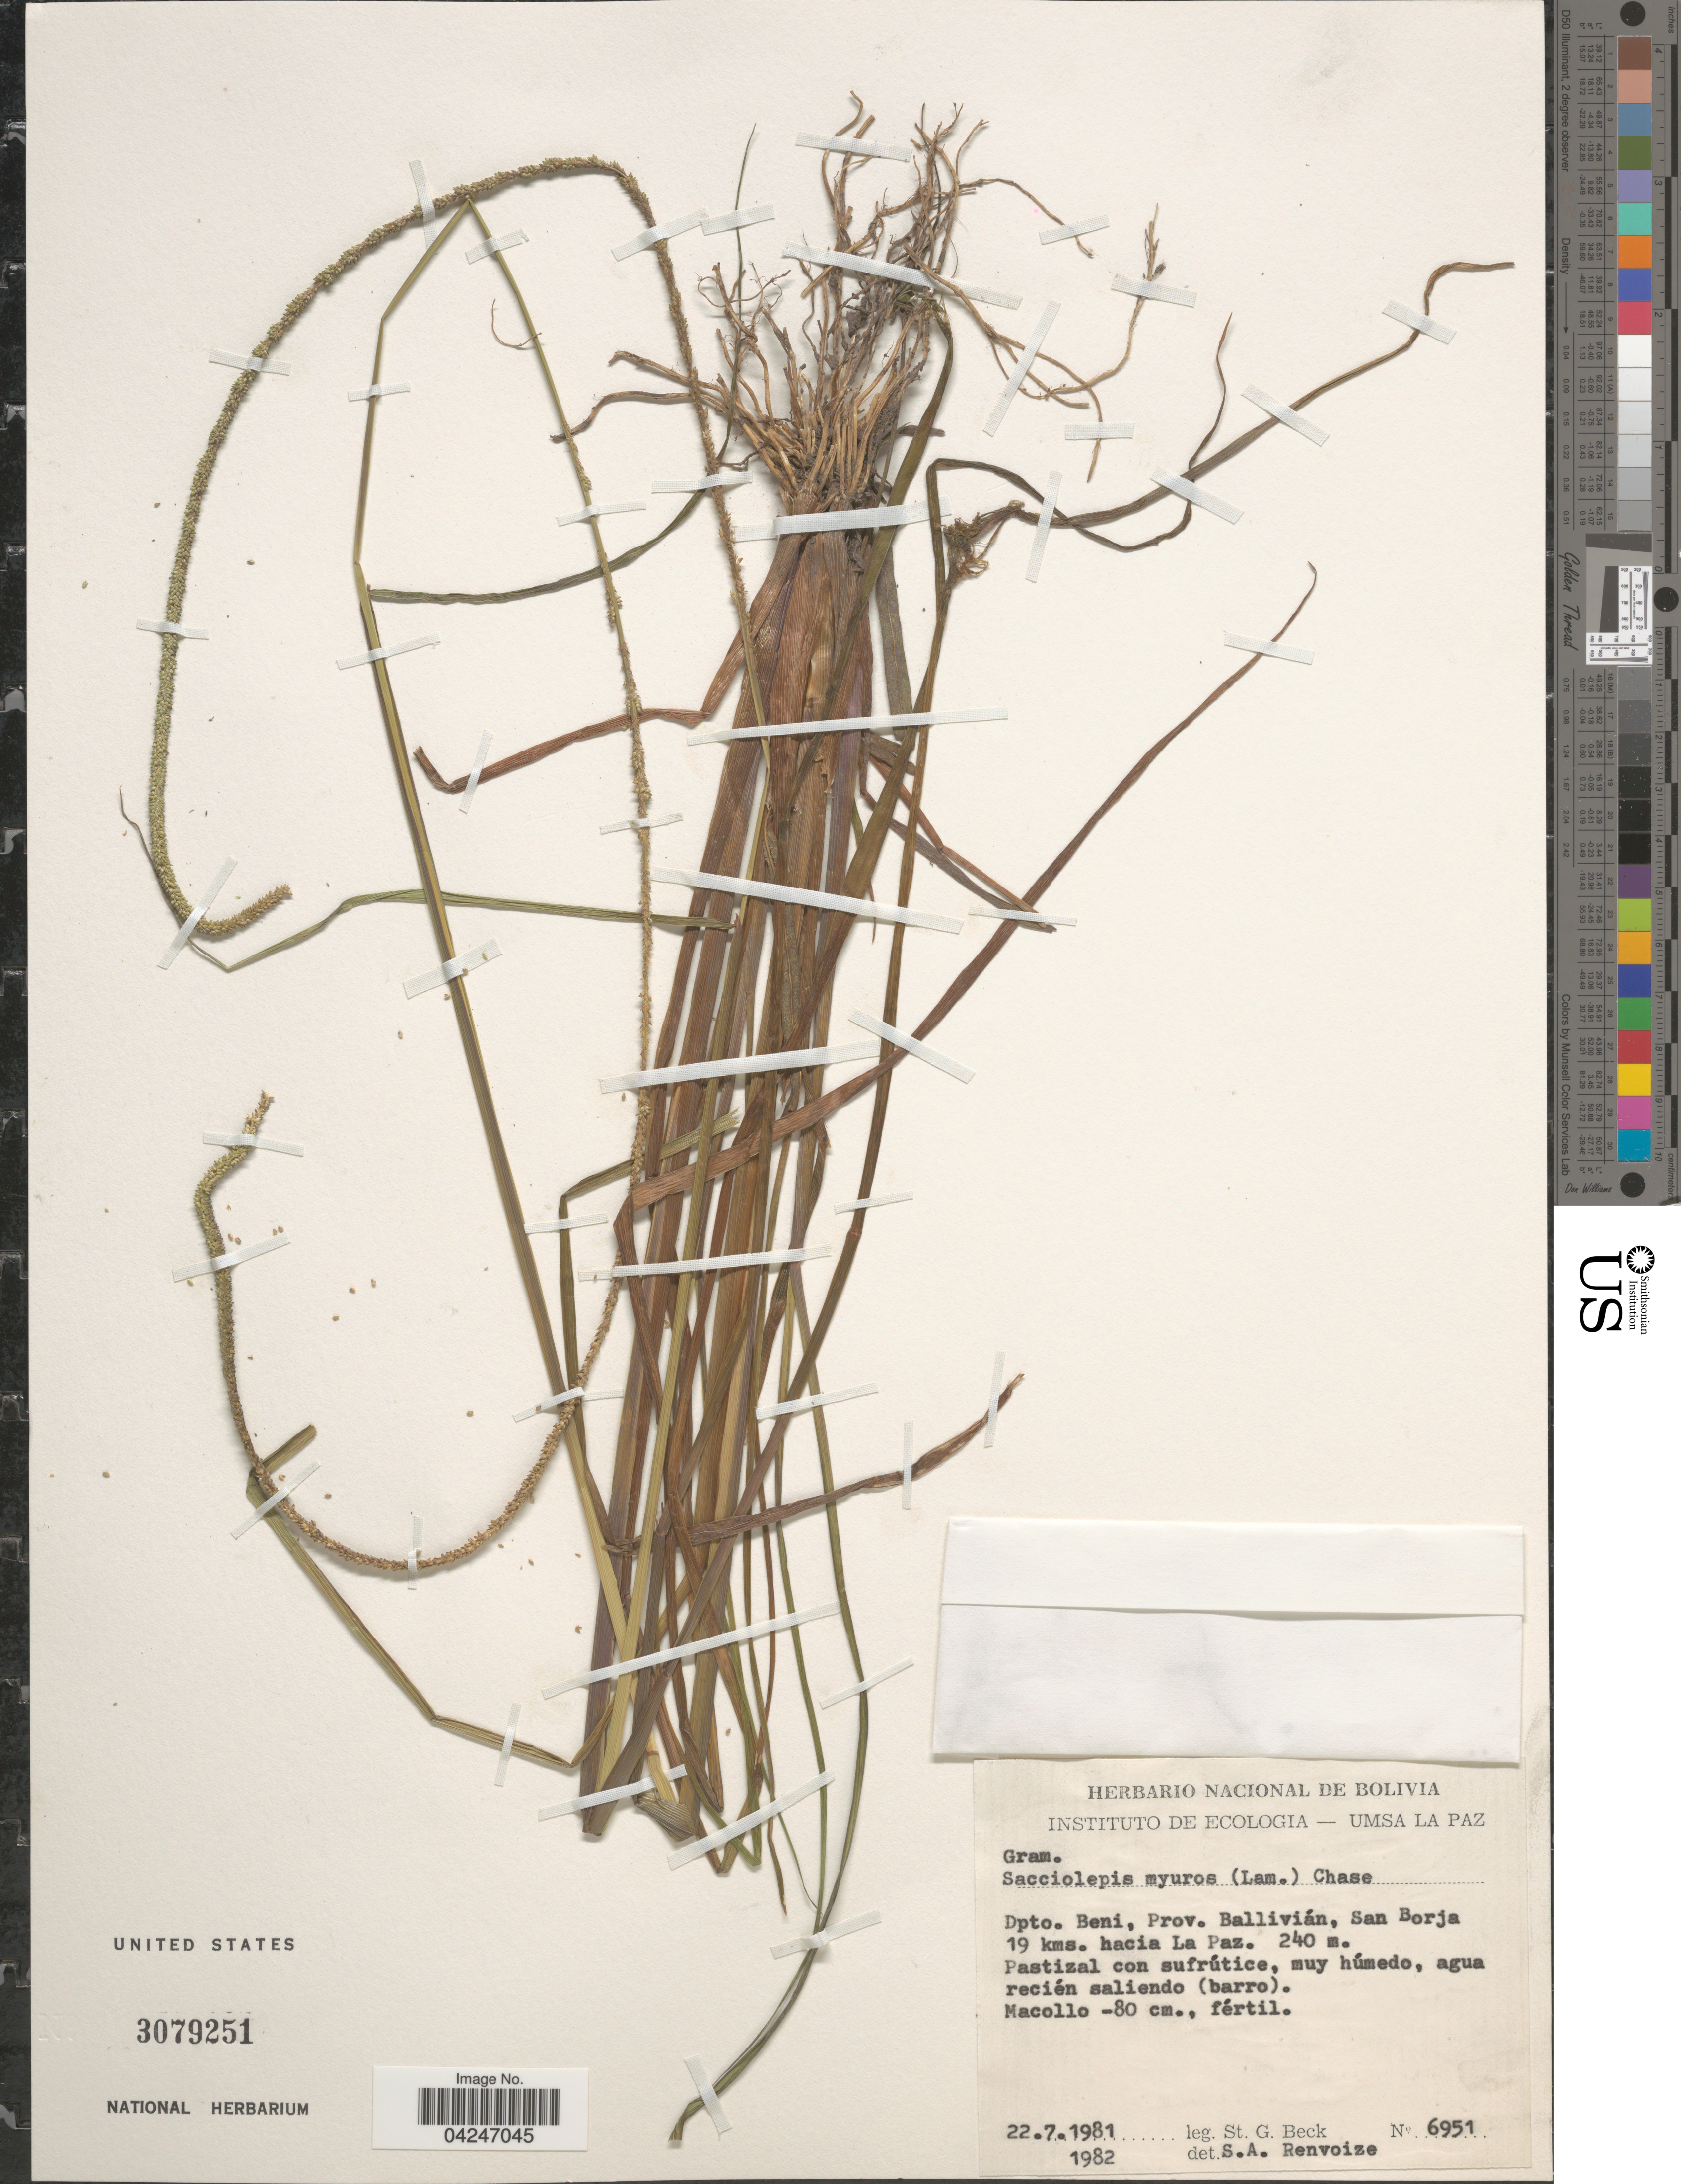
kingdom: Plantae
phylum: Tracheophyta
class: Liliopsida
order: Poales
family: Poaceae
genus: Sacciolepis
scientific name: Sacciolepis myuros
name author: (Lam.) Chase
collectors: S. G. Beck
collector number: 6951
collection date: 1981-07-22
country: Bolivia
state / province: Beni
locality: Dpto. Beni, Prov. Ballivián, San Borja 19 kms. hacia La Paz.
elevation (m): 240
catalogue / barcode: US 3079251